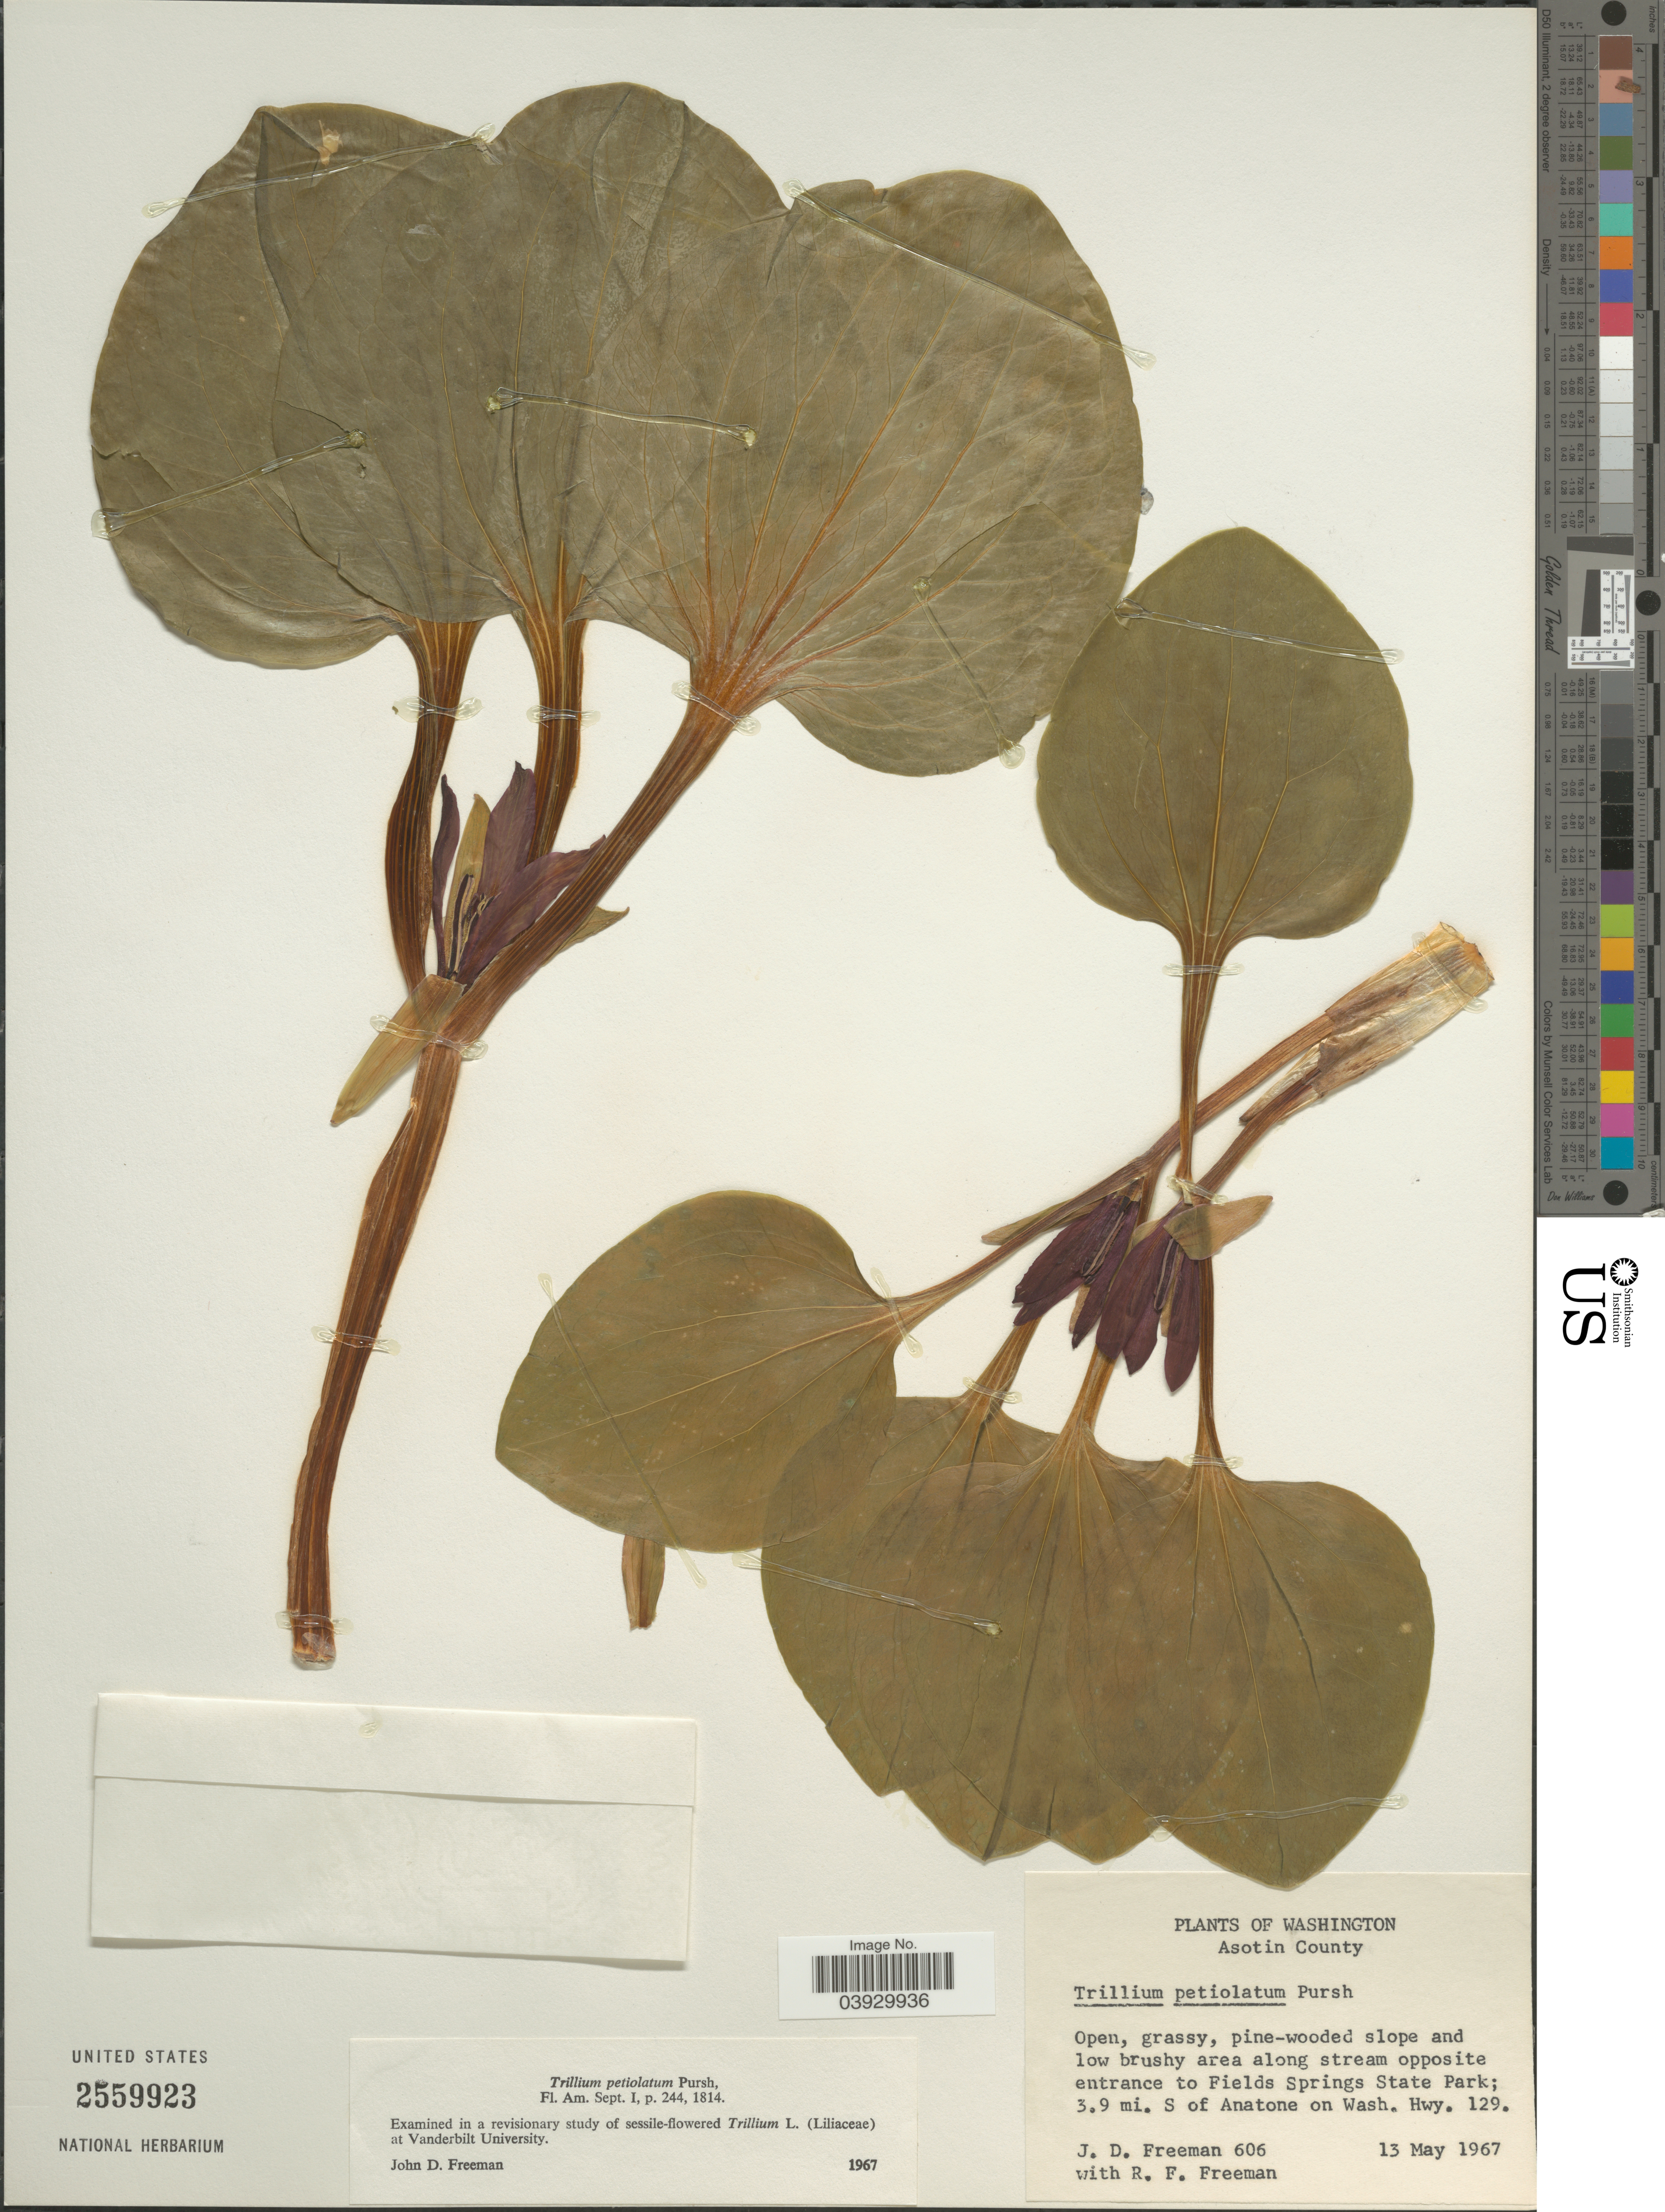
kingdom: Plantae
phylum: Tracheophyta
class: Liliopsida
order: Liliales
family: Melanthiaceae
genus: Trillium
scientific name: Trillium petiolatum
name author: Pursh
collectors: J. Freeman & R. Freeman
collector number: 606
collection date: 1967-05-13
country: United States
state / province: Washington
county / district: Asotin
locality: Asotin County. Along stream opposite entrance to Fields Springs State Park; 3.9 mi. S of Anatone on Wash. Hwy. 129.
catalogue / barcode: US 2559923